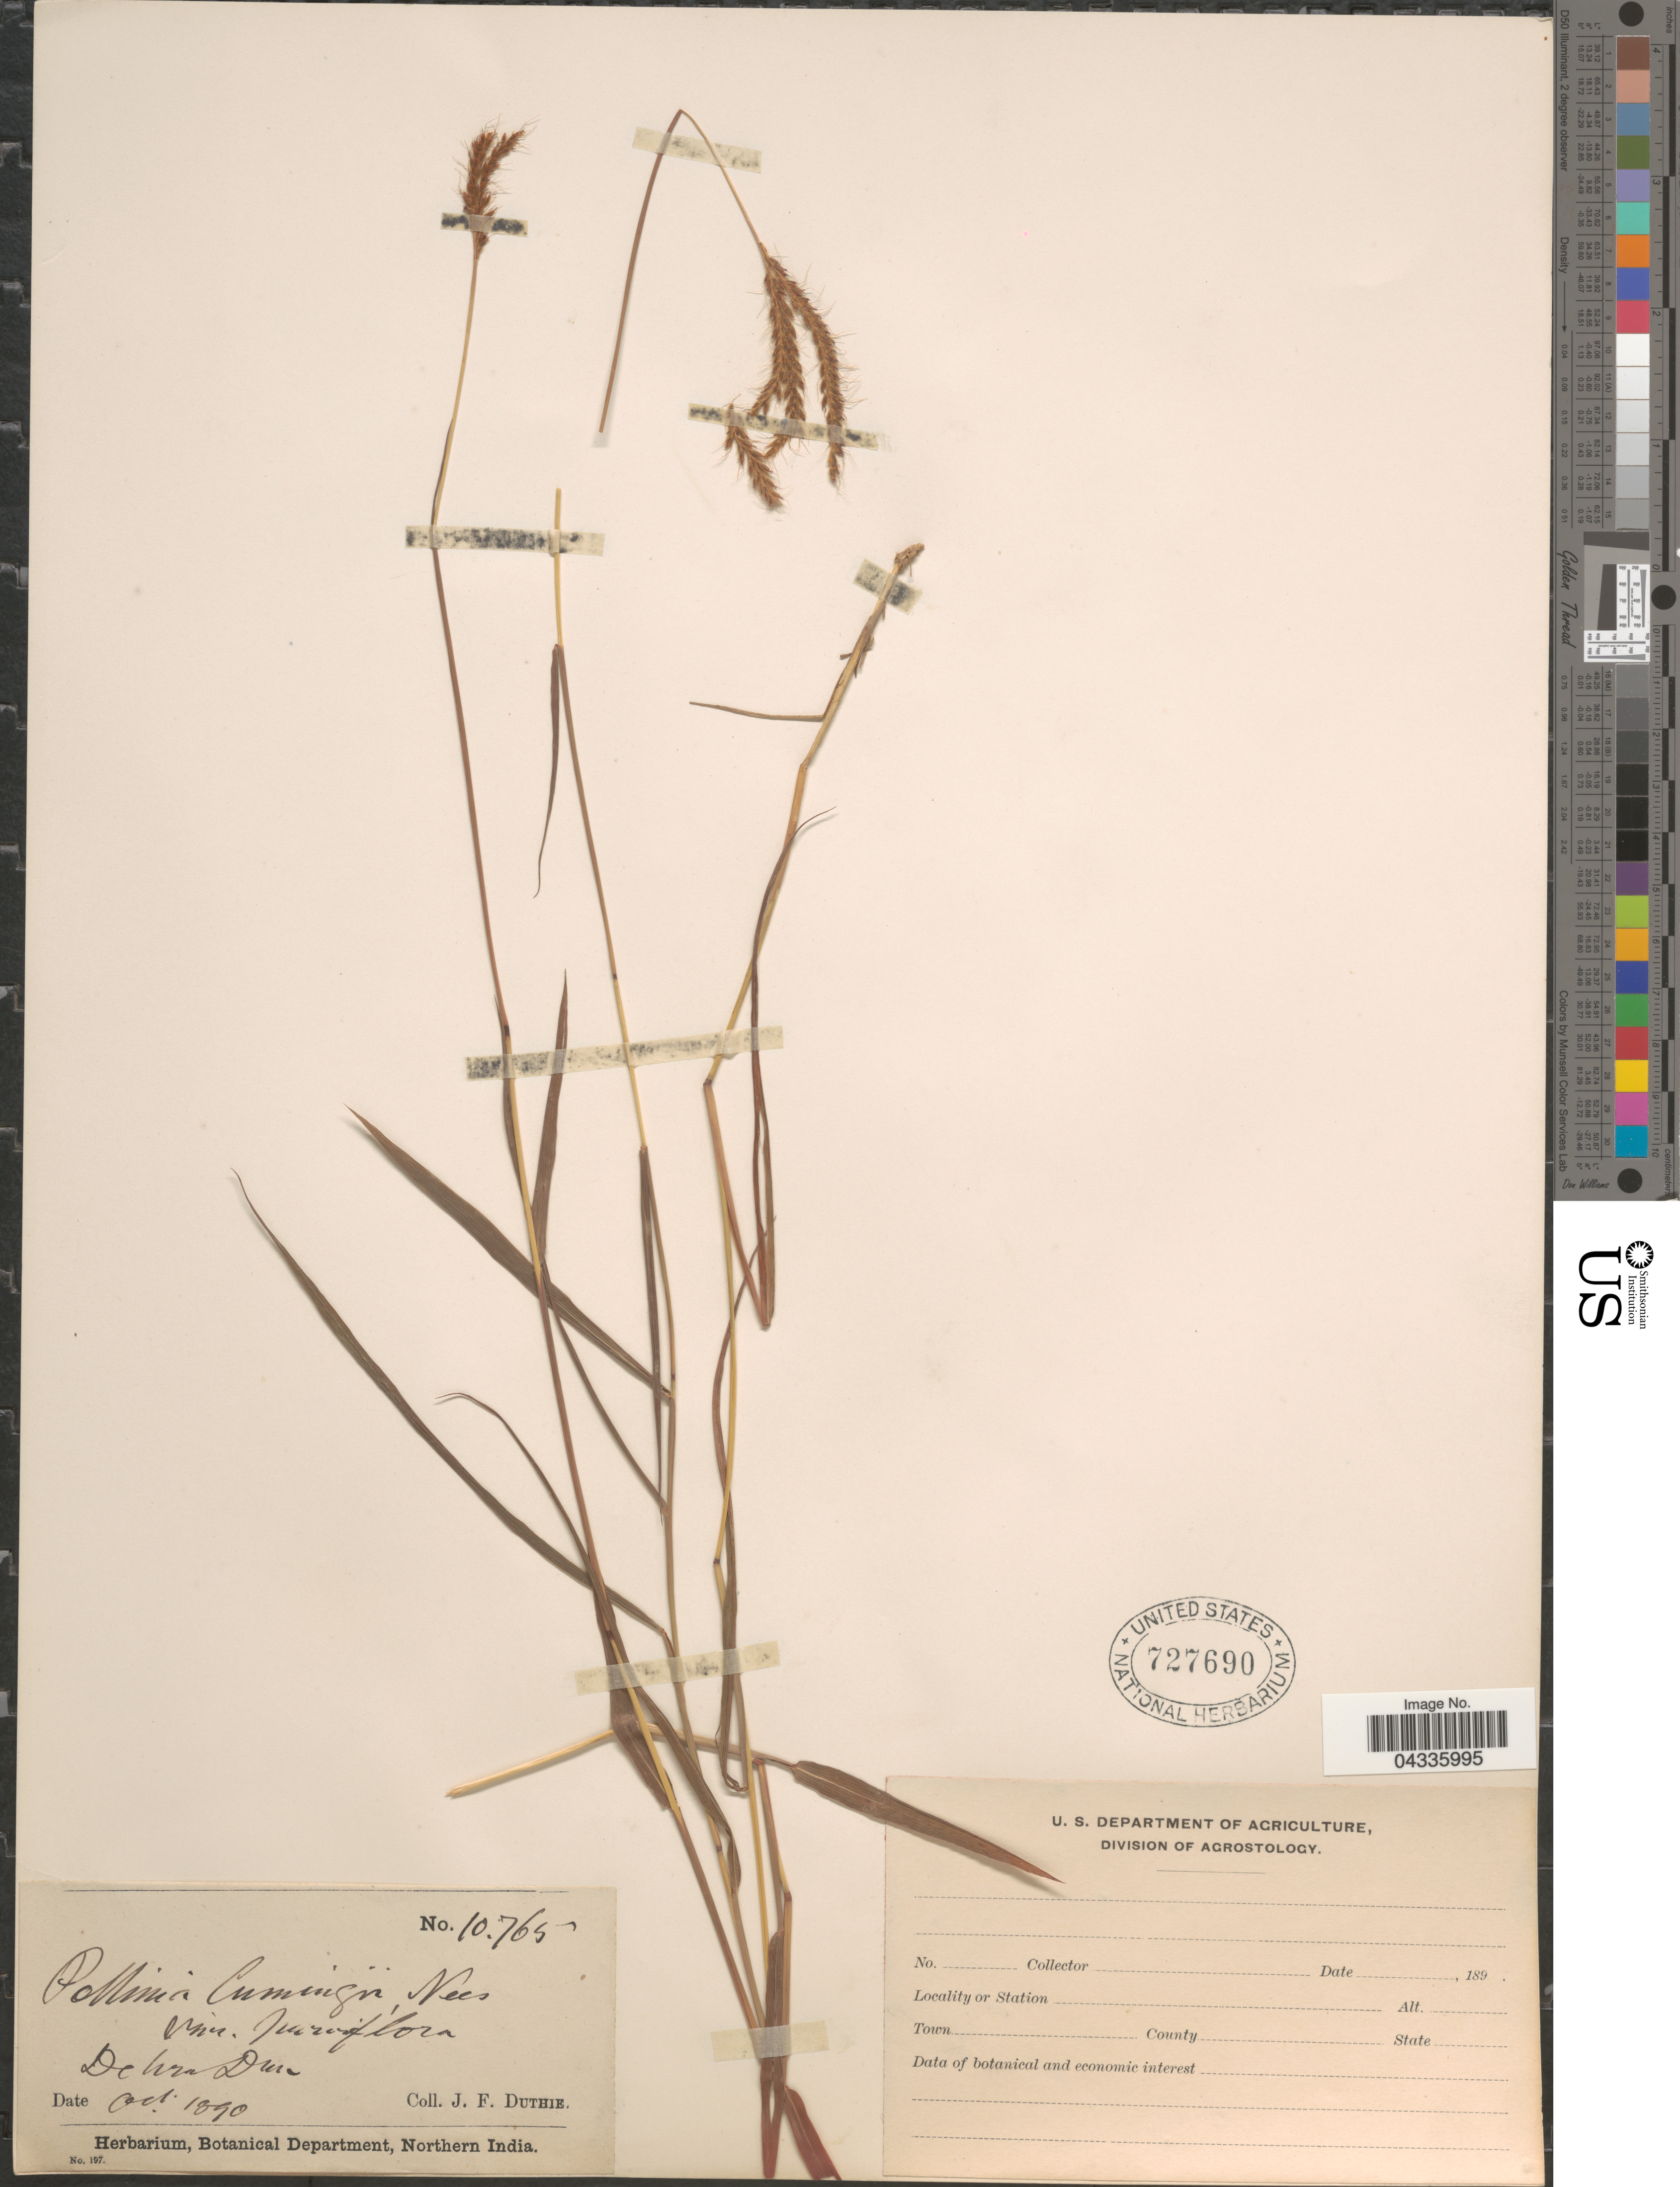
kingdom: Plantae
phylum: Tracheophyta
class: Liliopsida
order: Poales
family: Poaceae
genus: Eulalia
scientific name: Eulalia leschenaultiana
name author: (Decne.) Ohwi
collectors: J. F. Duthie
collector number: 10765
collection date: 1890-10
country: India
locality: Dehra Dun.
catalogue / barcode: US 727690